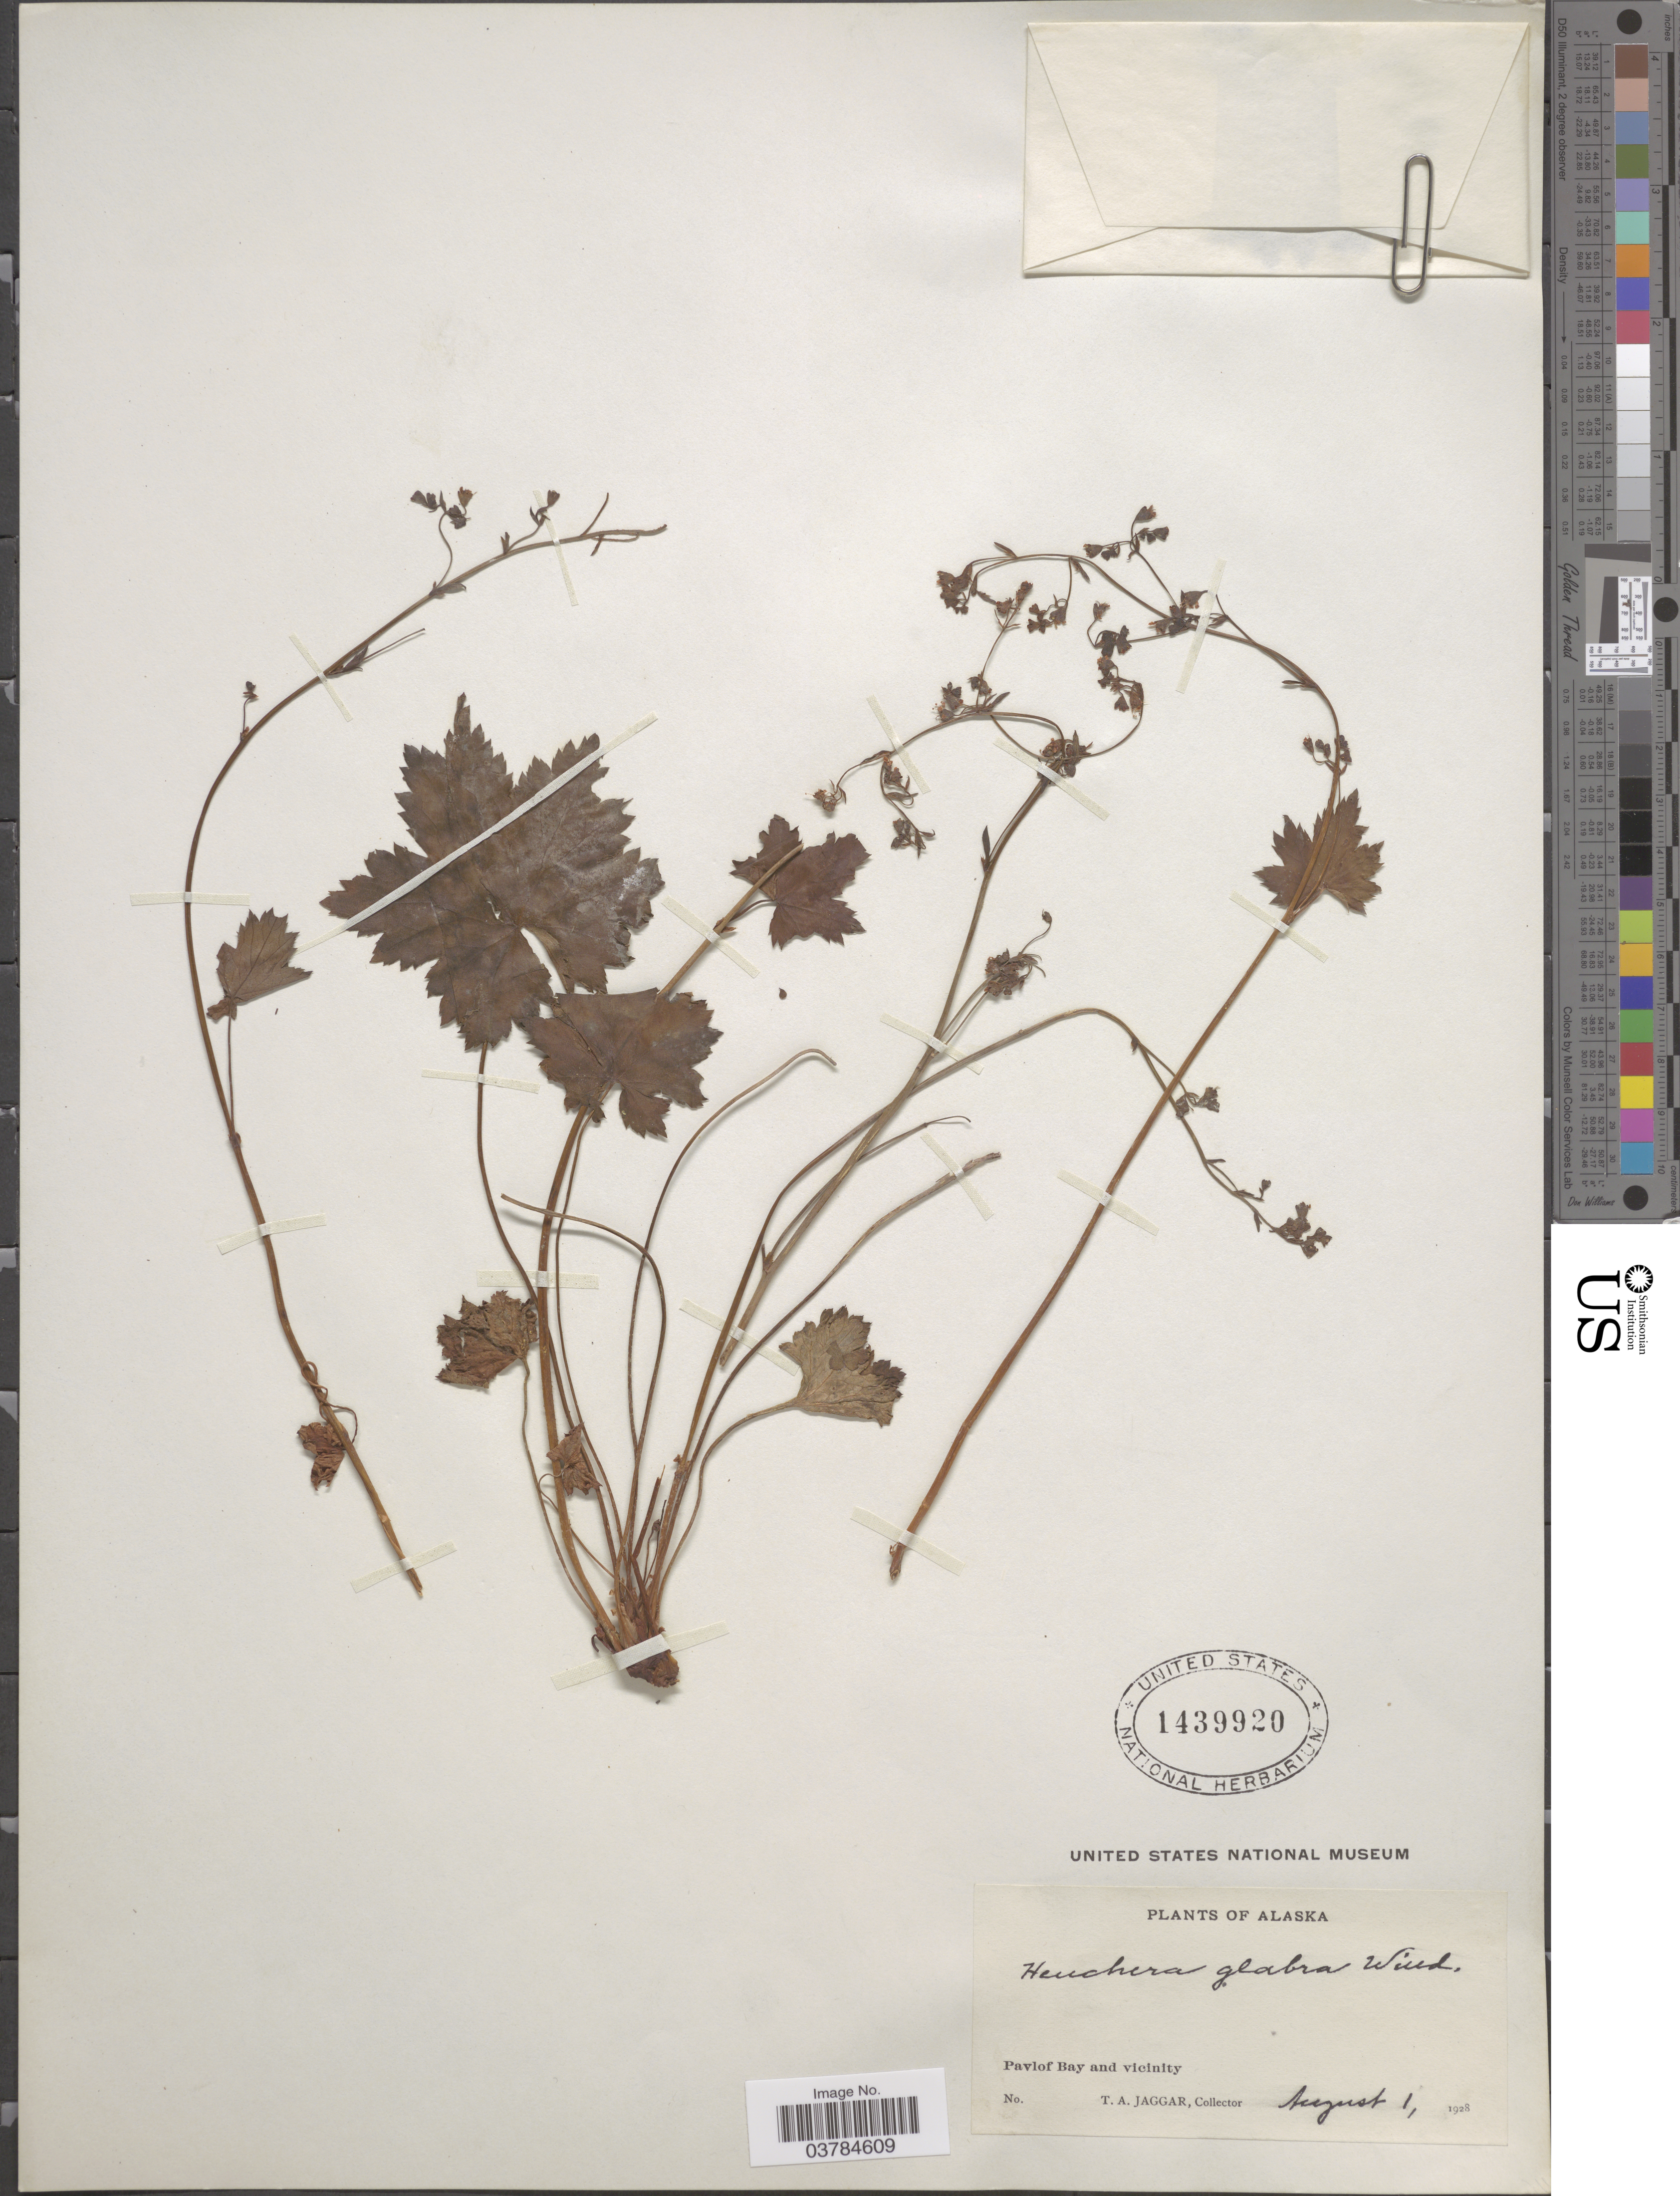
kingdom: Plantae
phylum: Tracheophyta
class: Magnoliopsida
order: Saxifragales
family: Saxifragaceae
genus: Heuchera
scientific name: Heuchera glabra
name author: Willd. ex Roem. & Schult.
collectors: T. Jaggar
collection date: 1928-08-01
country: United States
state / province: Alaska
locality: Pavlof Bay and vicinity.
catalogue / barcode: US 1439920